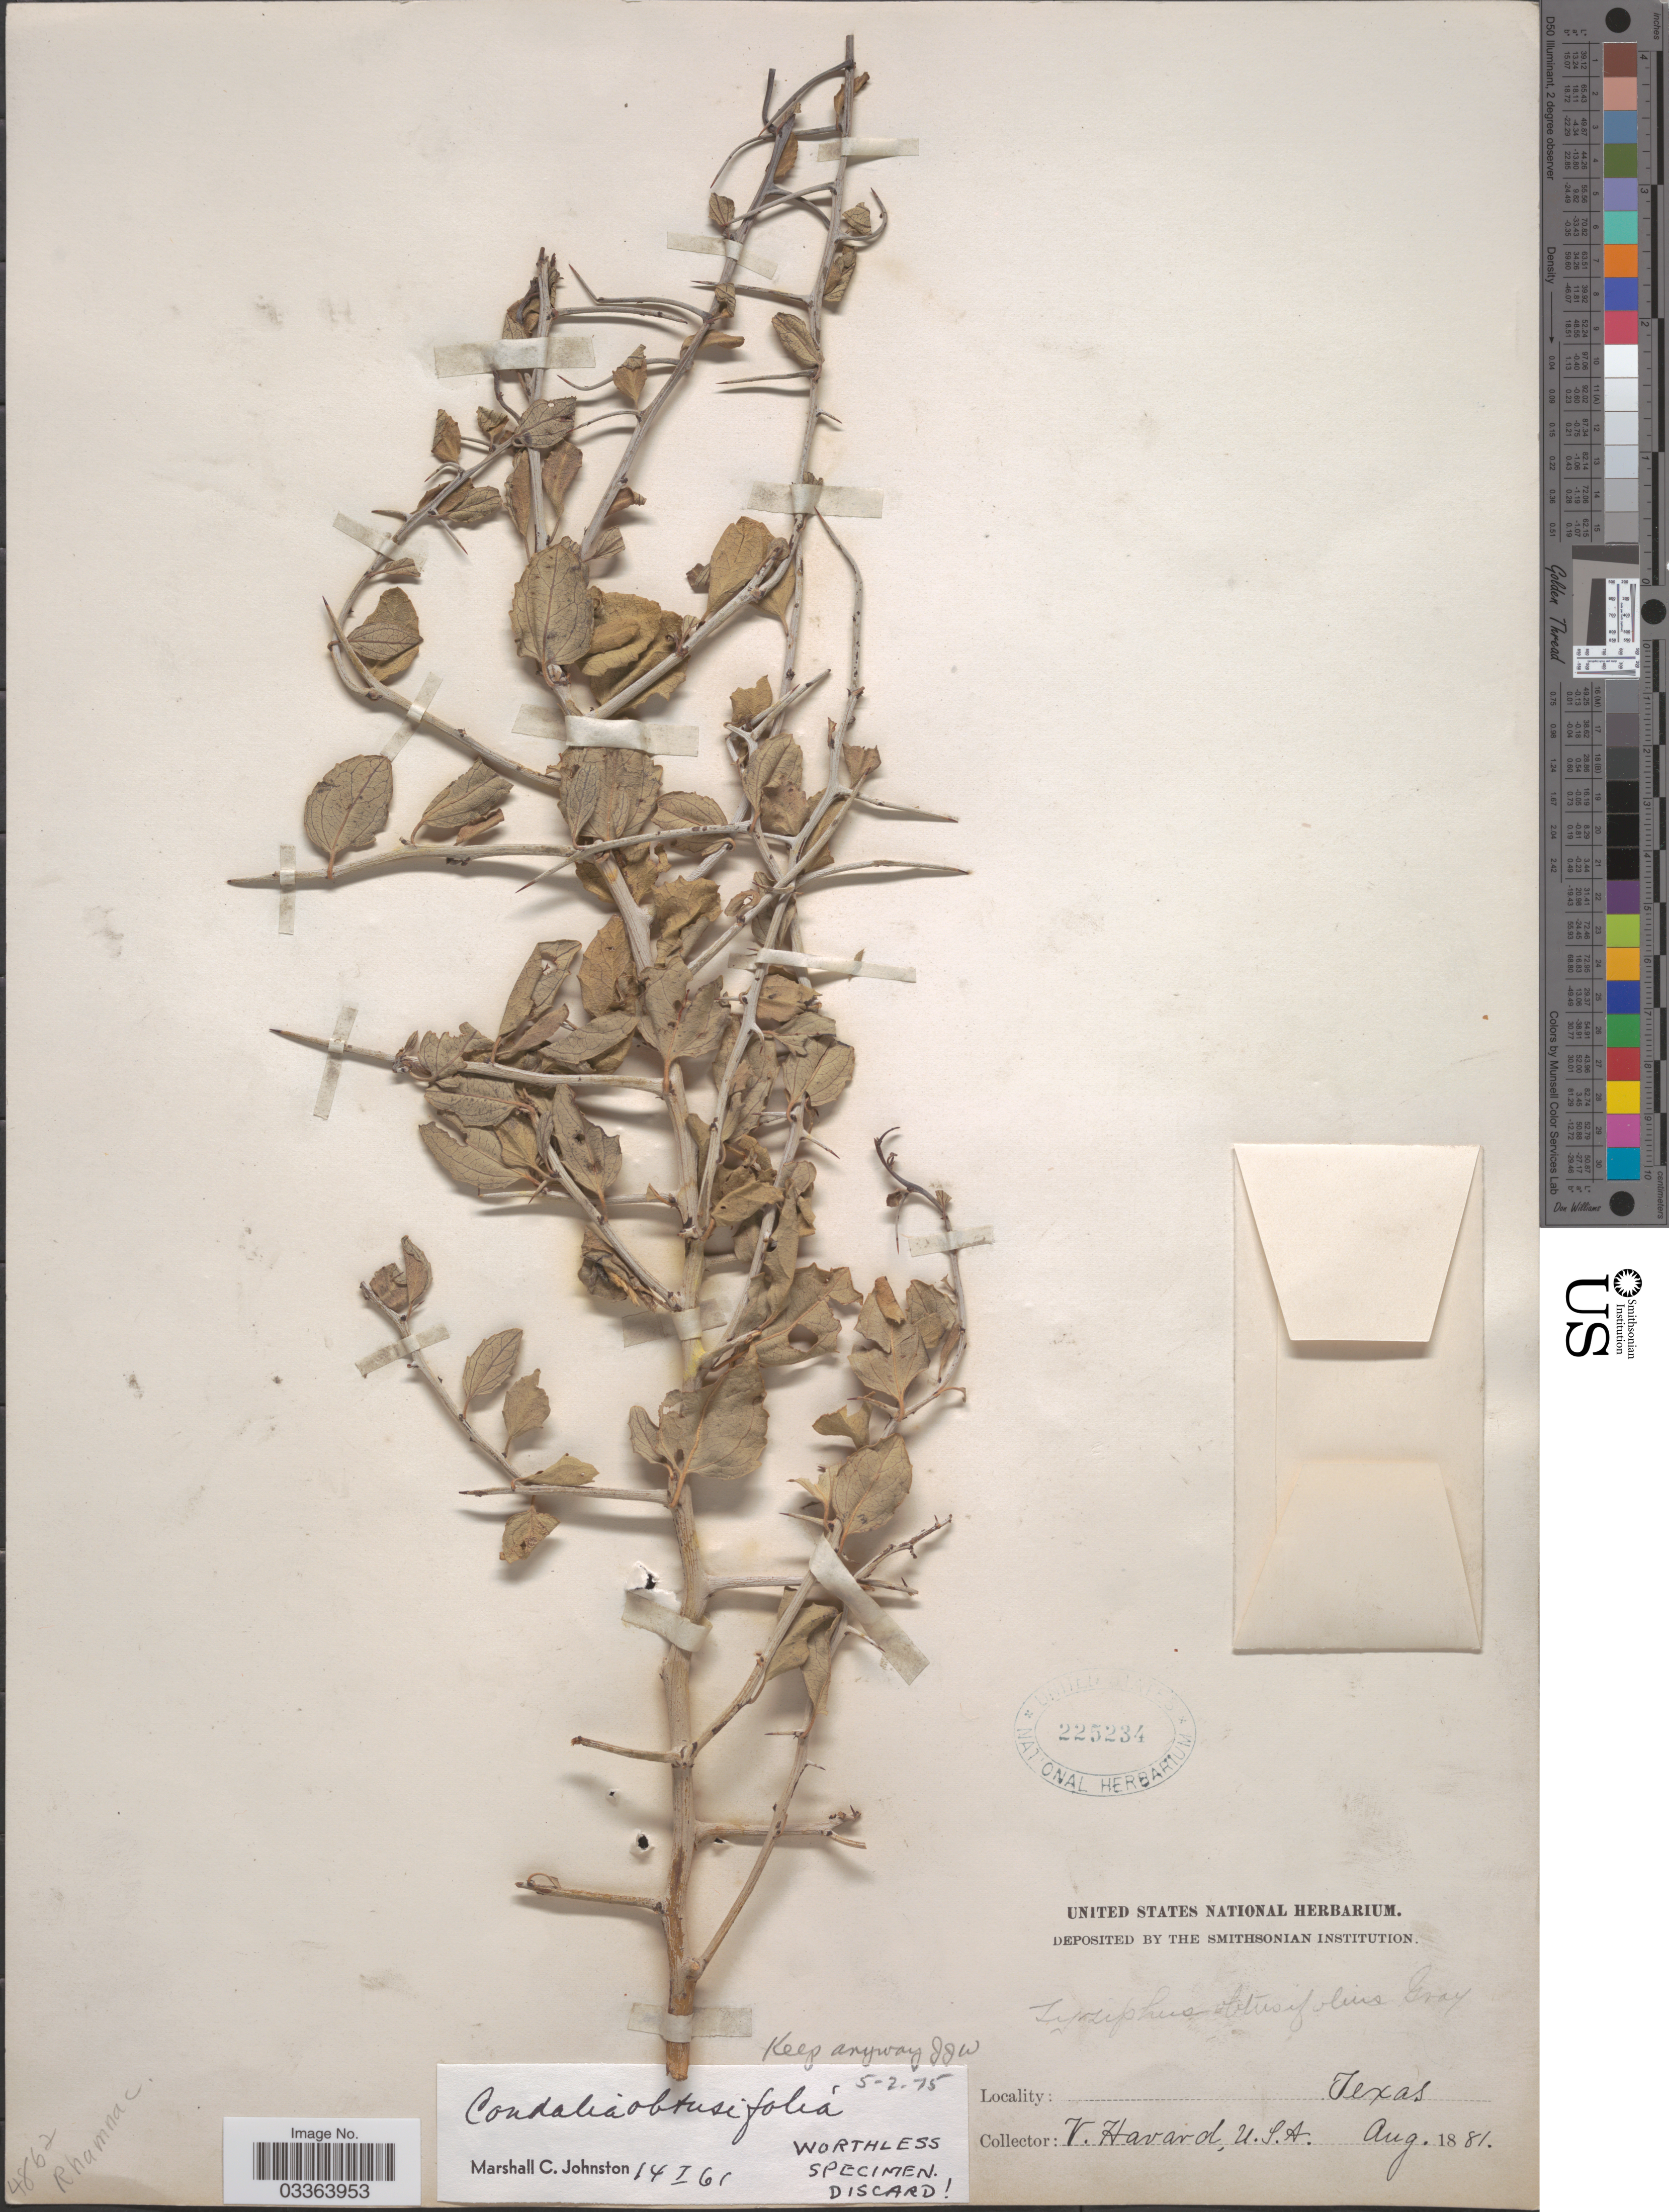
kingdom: Plantae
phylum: Tracheophyta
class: Magnoliopsida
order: Rosales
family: Rhamnaceae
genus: Sarcomphalus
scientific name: Sarcomphalus obtusifolius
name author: (Hook. ex Torr. & A. Gray) Hauenschild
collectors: V. Havard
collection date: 1881-08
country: United States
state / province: Texas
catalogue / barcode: US 225234